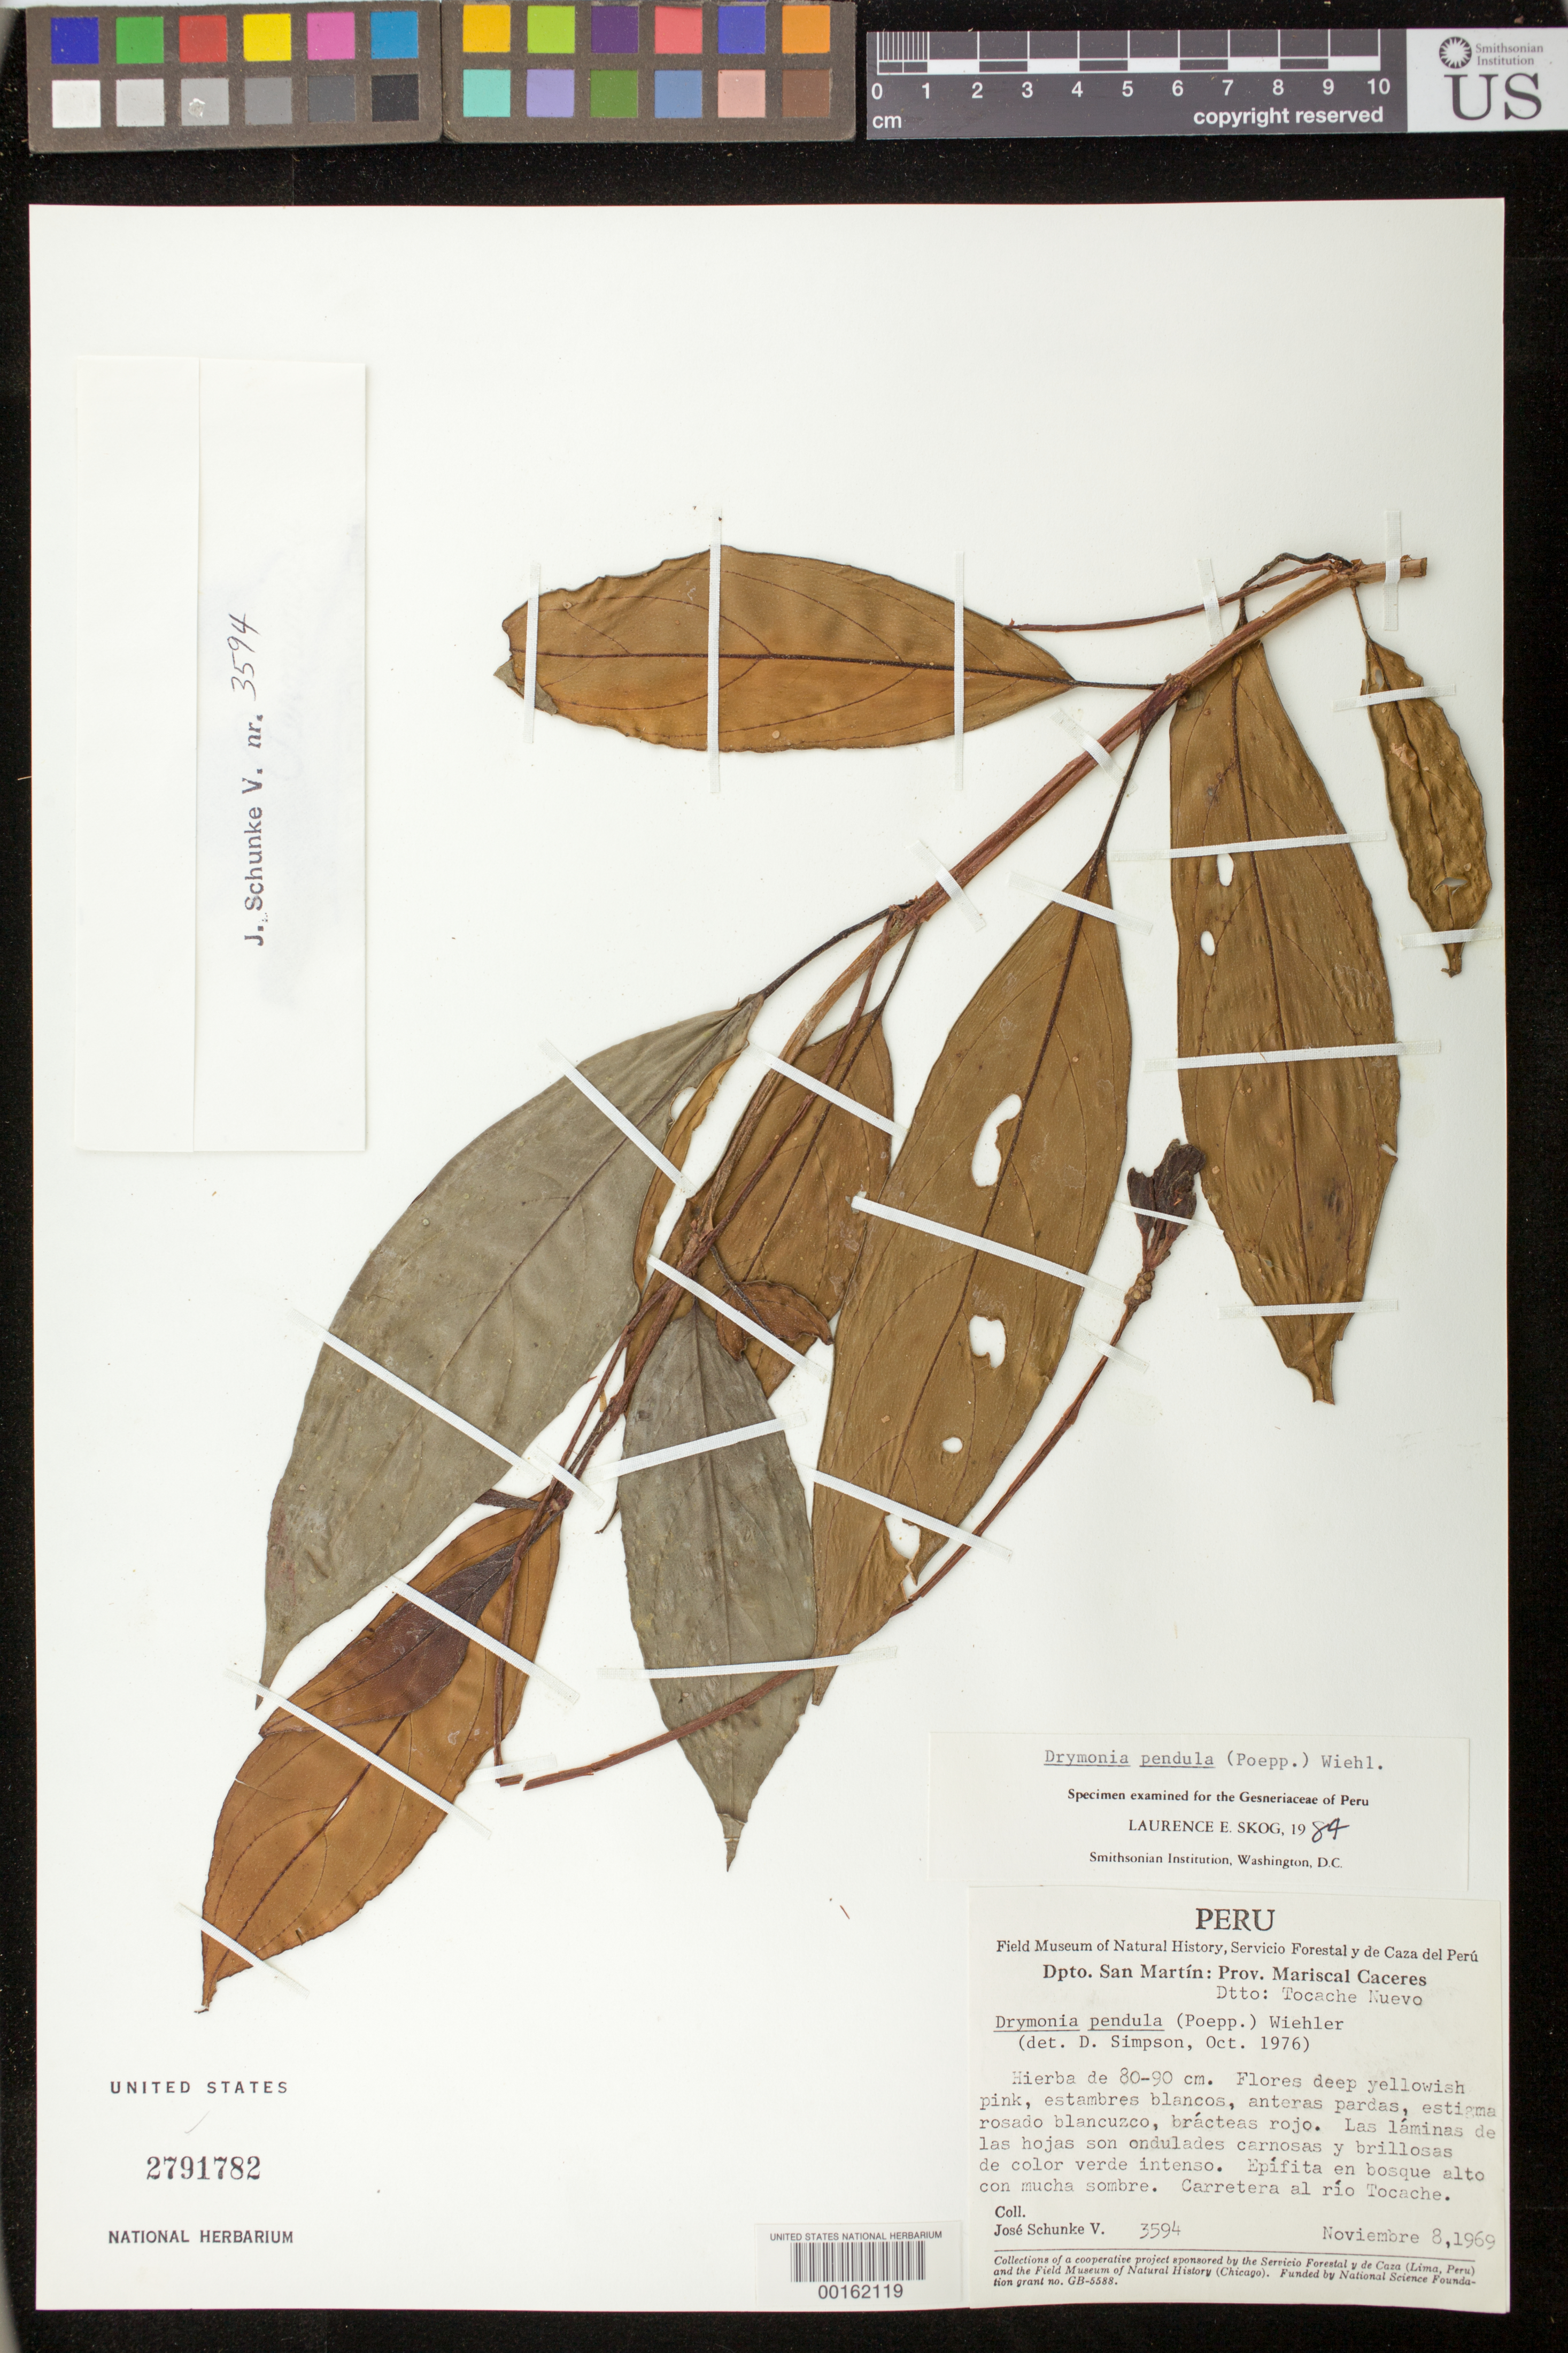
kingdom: Plantae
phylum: Tracheophyta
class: Magnoliopsida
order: Lamiales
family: Gesneriaceae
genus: Drymonia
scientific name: Drymonia pendula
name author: (Poepp.) Wiehler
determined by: Skog, Laurence E.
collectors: J. Schunke Vigo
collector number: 3594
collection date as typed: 08 Nov 1969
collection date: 1969-11-08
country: Peru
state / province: San Martín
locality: Prov. Mariscal Cáceres, Dtto. Tocache Nuevo; Carretera al río Tocache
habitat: En bosque alto, con mucha sombra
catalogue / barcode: US 2791782